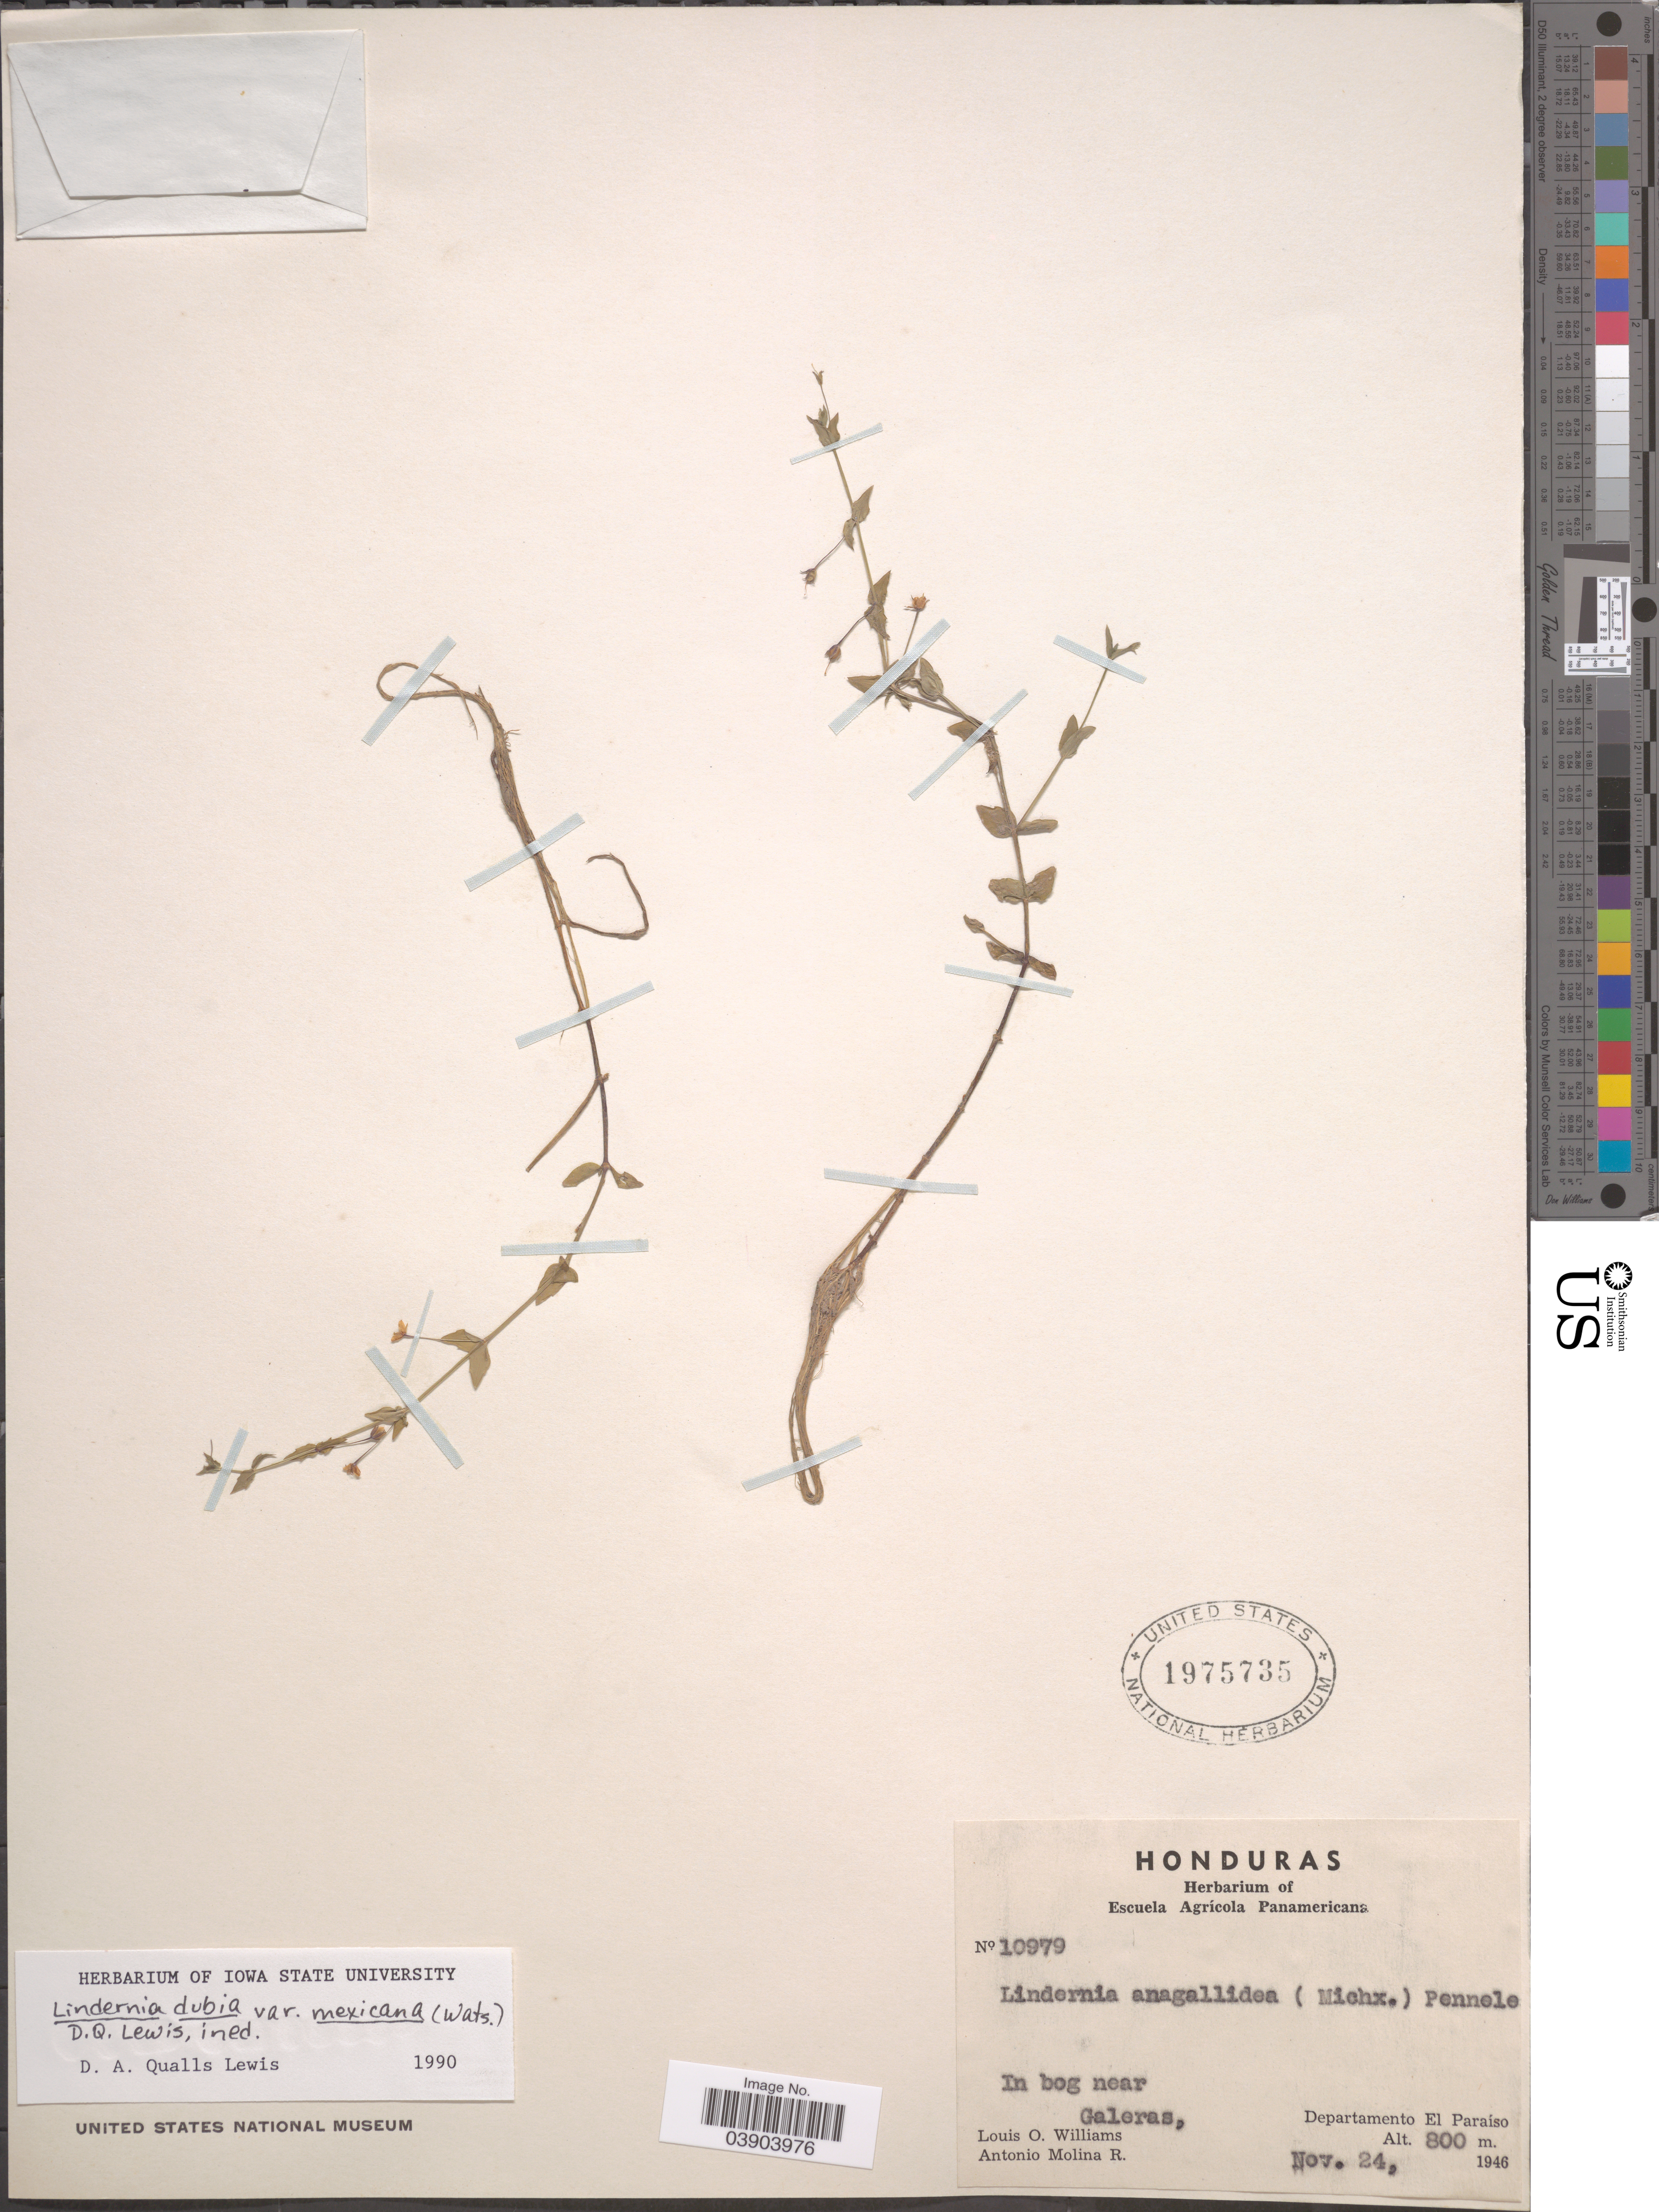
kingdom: Plantae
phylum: Tracheophyta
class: Magnoliopsida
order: Lamiales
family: Linderniaceae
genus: Lindernia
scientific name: Lindernia dubia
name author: (L.) Pennell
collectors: L. O. Williams & A. Molina R.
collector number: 10979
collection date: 1946-11-24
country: Honduras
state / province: El Paraiso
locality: Near Galeras, Departamento El Paraíso.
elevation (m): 800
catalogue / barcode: US 1975735